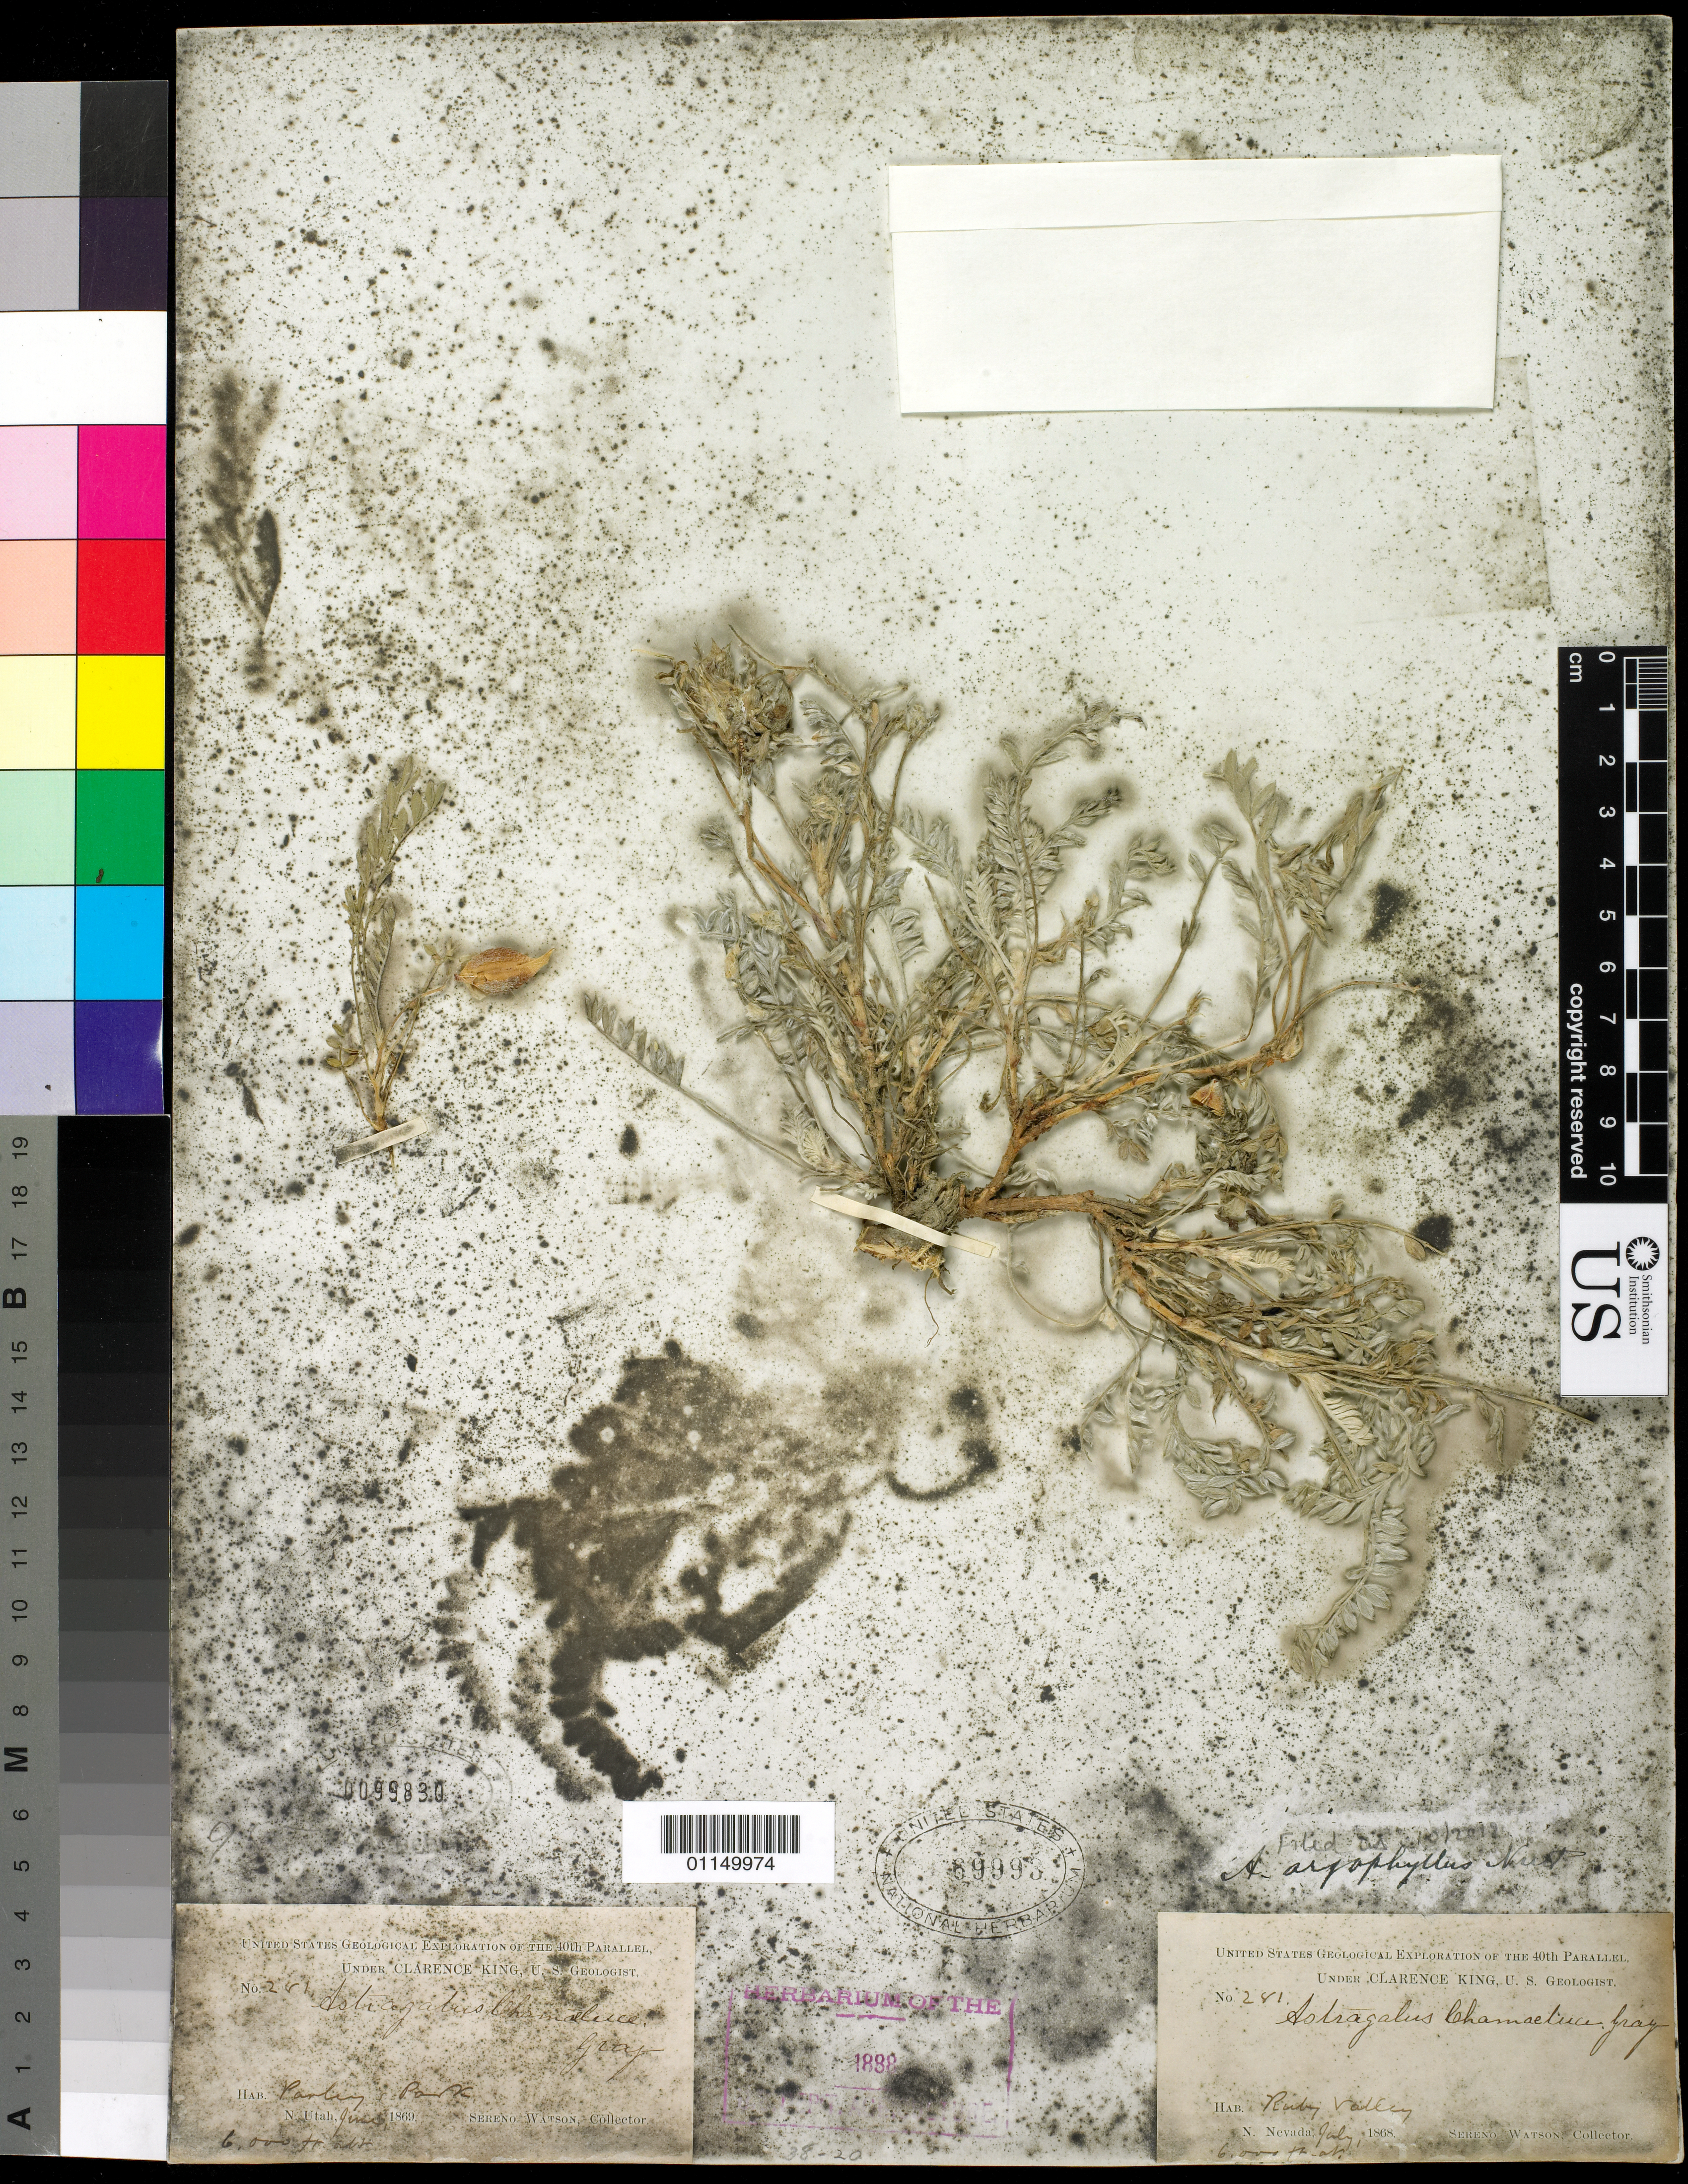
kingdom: Plantae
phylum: Tracheophyta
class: Magnoliopsida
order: Fabales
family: Fabaceae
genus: Astragalus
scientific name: Astragalus argophyllus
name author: Nutt.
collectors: S. Watson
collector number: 281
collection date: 1868-07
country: United States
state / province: Nevada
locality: Ruby Valley, N. Nevada.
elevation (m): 1829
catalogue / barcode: US 89993